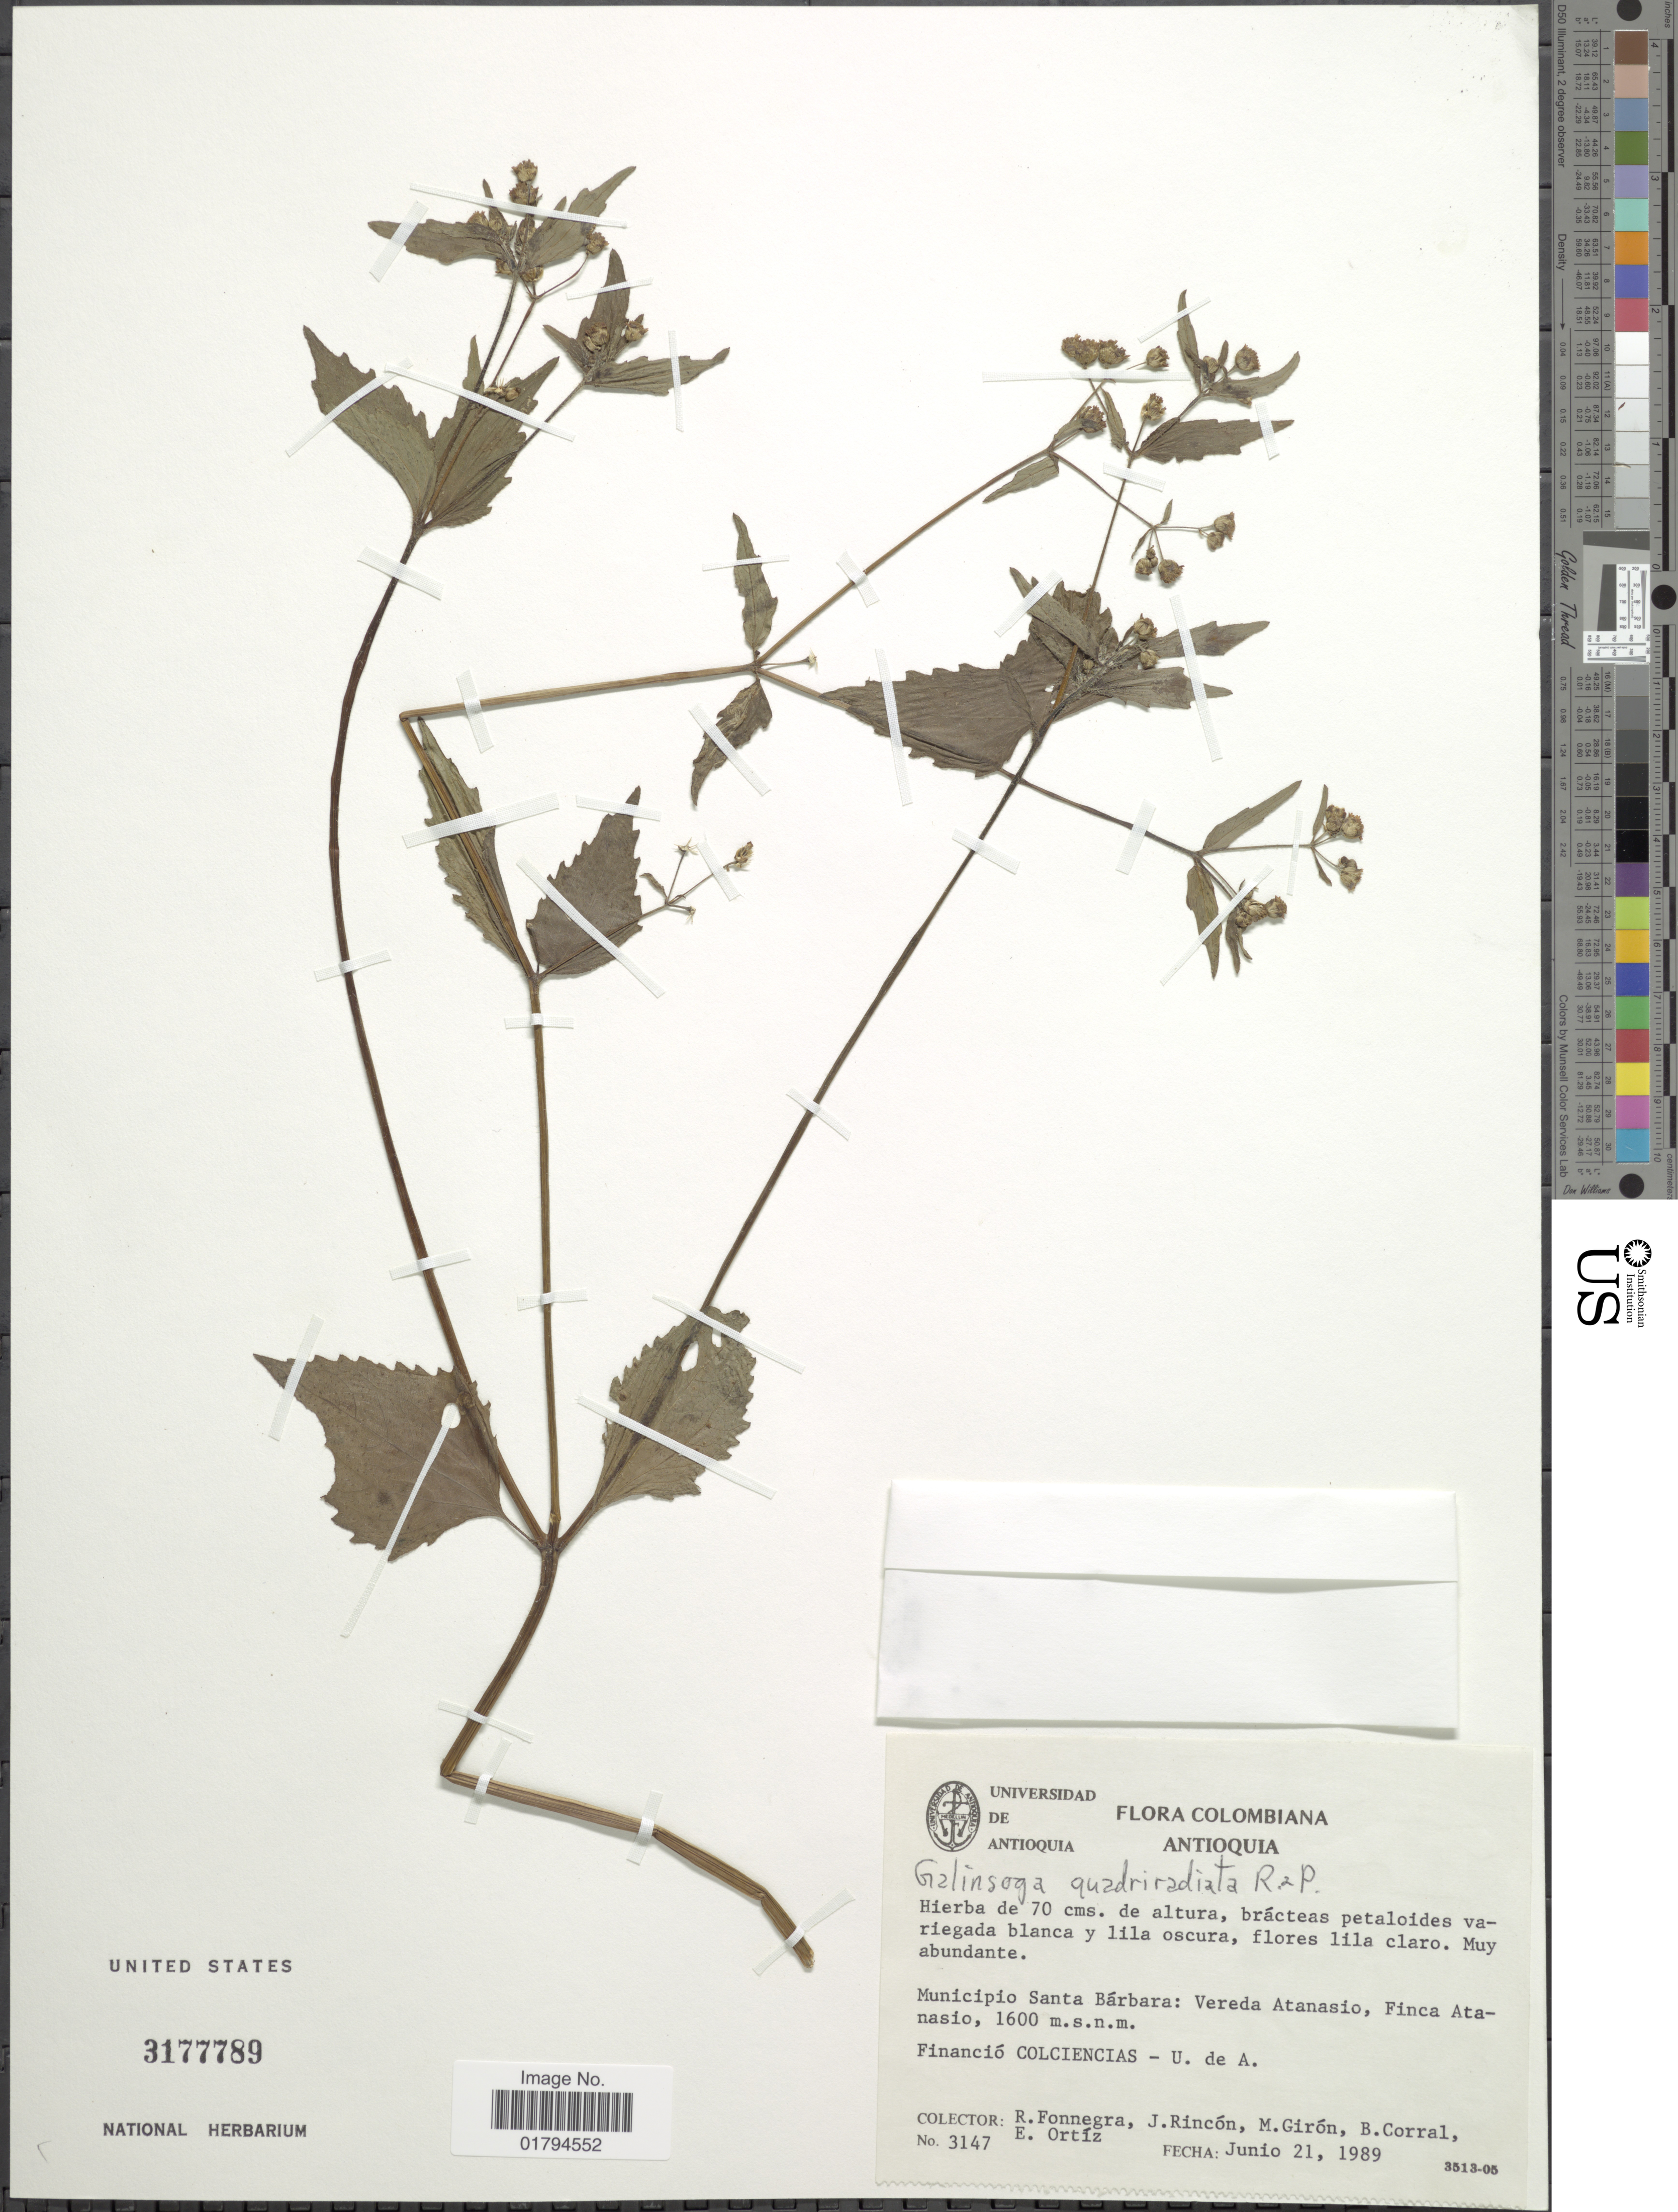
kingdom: Plantae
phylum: Tracheophyta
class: Magnoliopsida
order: Asterales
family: Asteraceae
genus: Galinsoga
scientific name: Galinsoga quadriradiata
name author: Ruiz & Pav.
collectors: R. Fonnegra, J. Rincón, M. Girón, B. Corral & E. Ortíz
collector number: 3147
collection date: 1989-06-21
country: Colombia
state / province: Antioquia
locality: Municipio Santa Babara: Vereda Atanasio, Fina Atanasio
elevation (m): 1600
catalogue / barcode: US 3177789